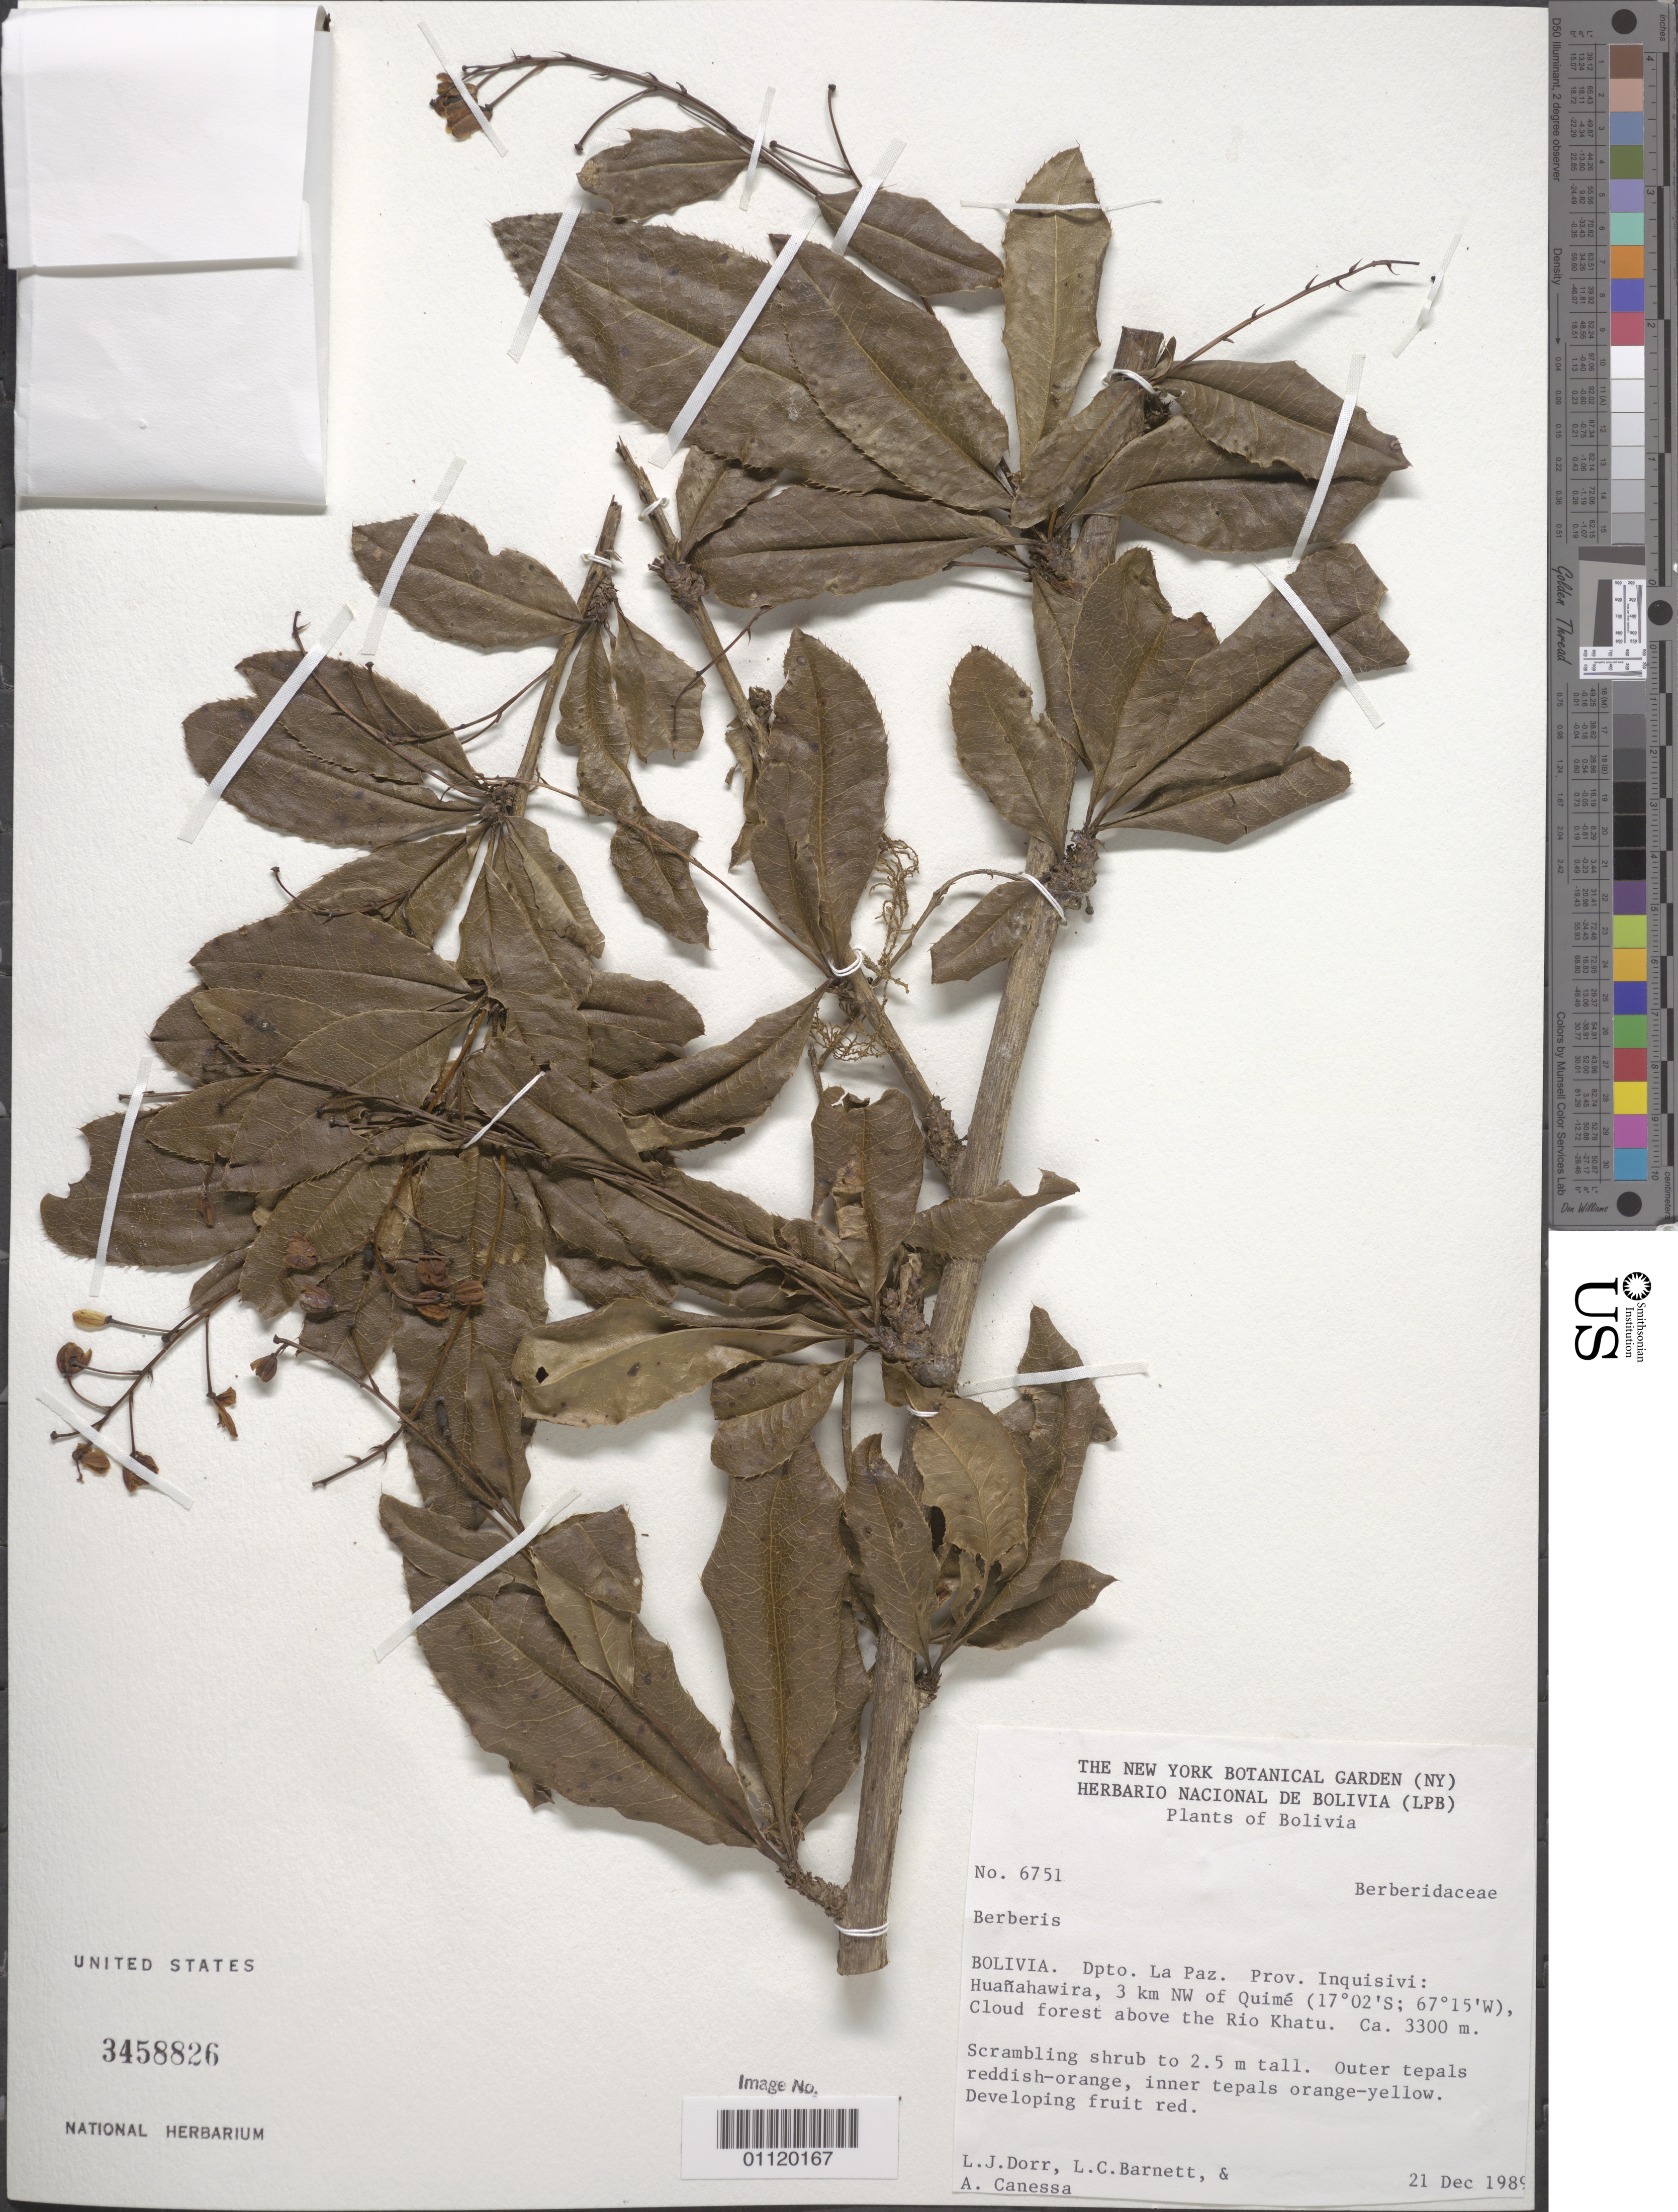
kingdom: Plantae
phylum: Tracheophyta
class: Magnoliopsida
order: Ranunculales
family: Berberidaceae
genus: Berberis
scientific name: Berberis sp.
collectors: L. J. Dorr & L. C. Barnett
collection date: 1989-12-21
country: Bolivia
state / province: La Paz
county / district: Inquisivi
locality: Huañahawira, 3 km northwest of Quimé. Cloud forest above the Rio Khatu.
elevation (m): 3300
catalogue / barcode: US 3458826